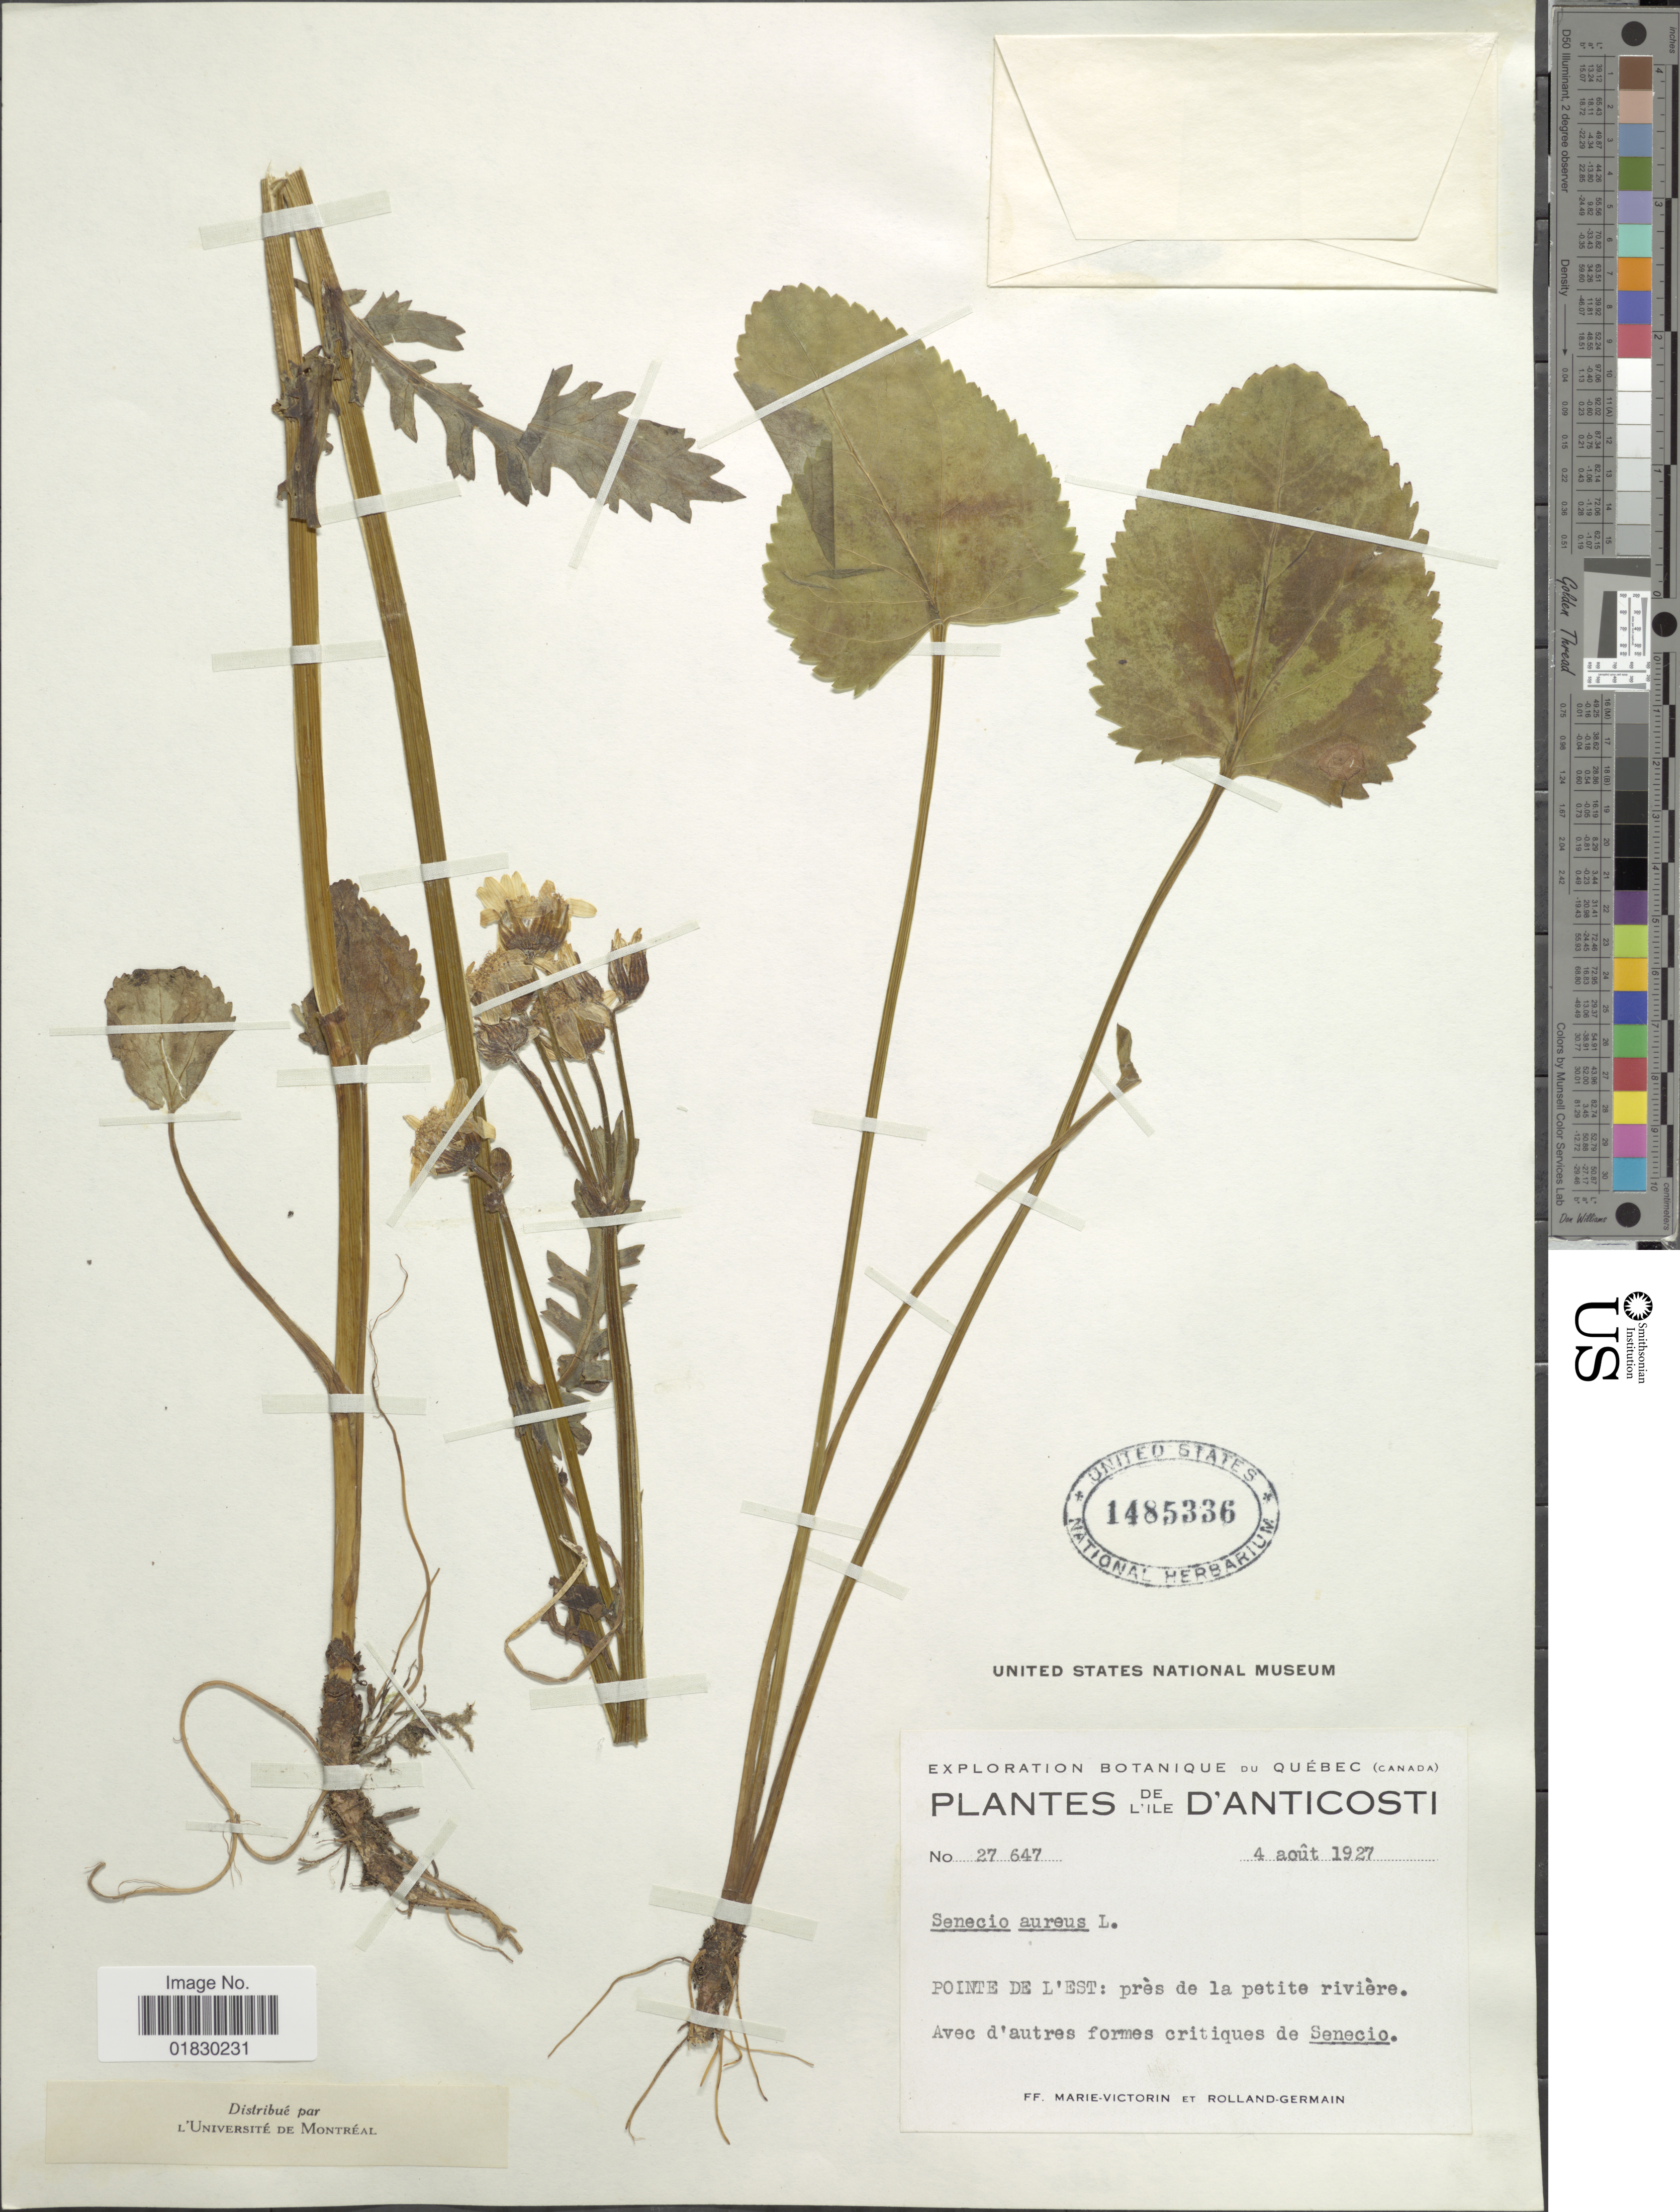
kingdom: Plantae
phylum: Tracheophyta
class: Magnoliopsida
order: Asterales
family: Asteraceae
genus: Packera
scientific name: Packera aurea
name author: (L.) Á. Löve & D. Löve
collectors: F. Marie-Victorin & Rolland-Germain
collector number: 27647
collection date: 1927-08-04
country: Canada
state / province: Quebec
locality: De L' Ile D' Anticosti, Pointe De L' Est: pres de la petite riviere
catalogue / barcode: US 1485336